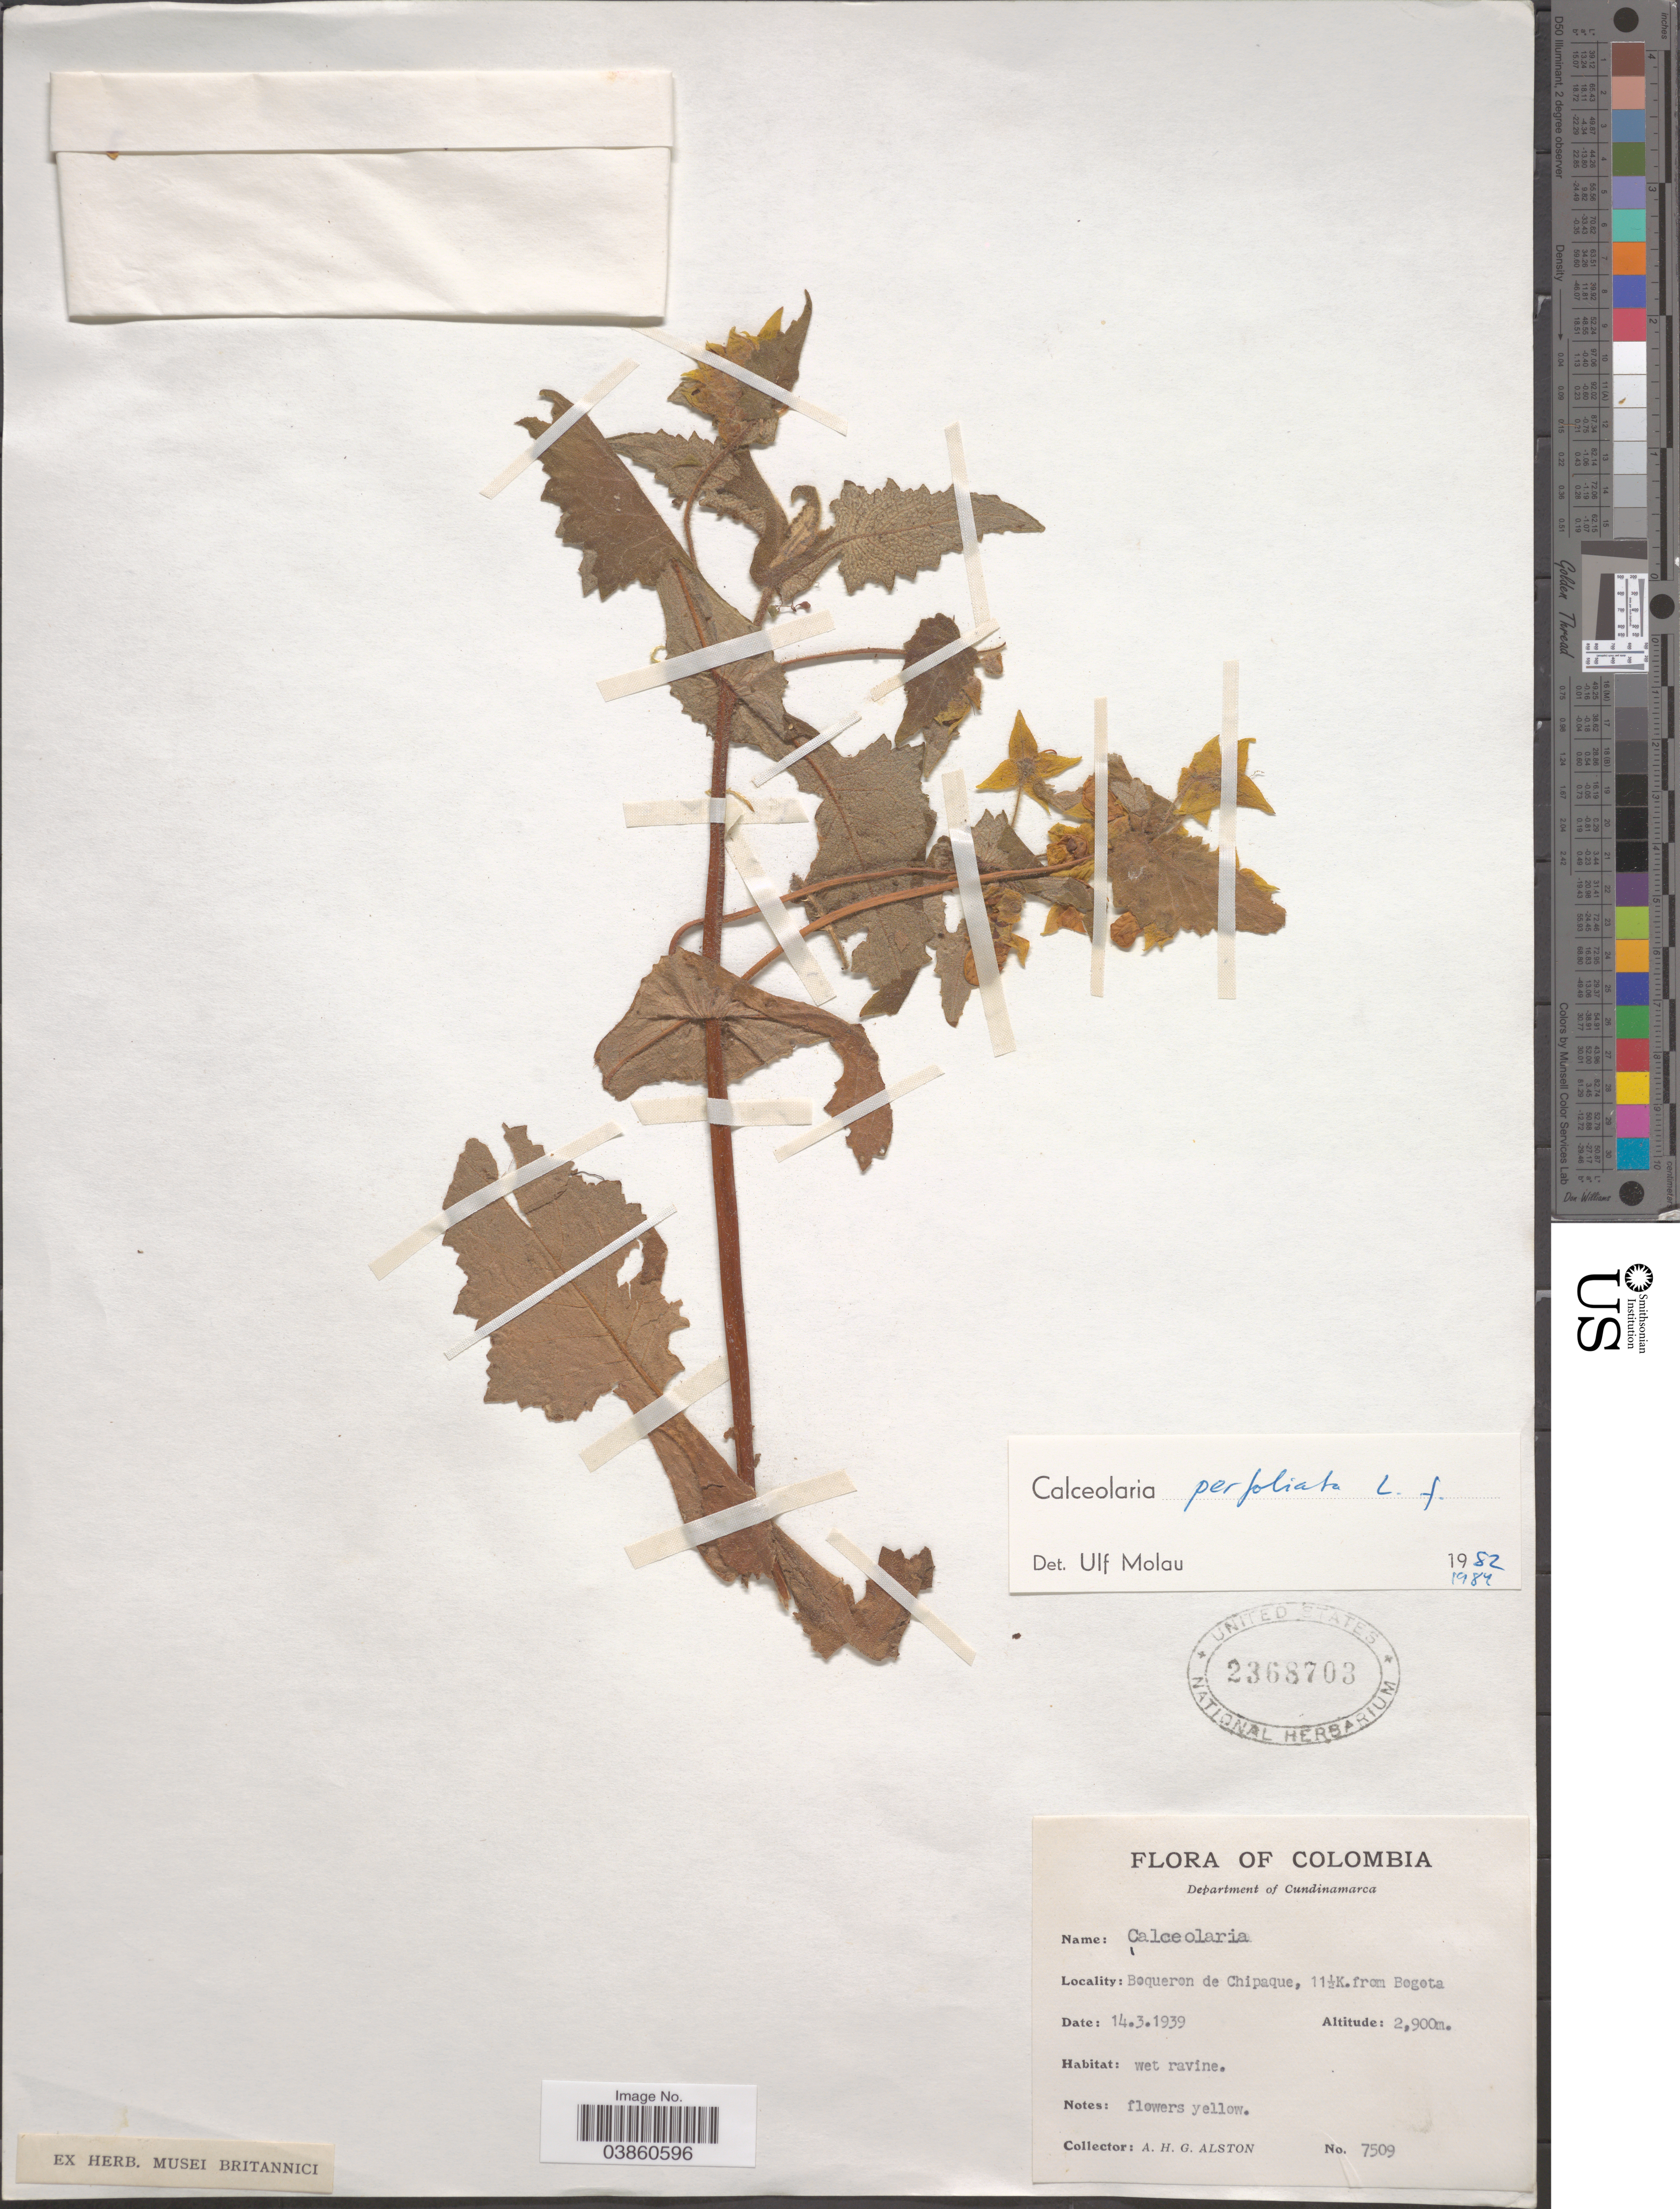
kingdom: Plantae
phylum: Tracheophyta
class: Magnoliopsida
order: Lamiales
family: Calceolariaceae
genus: Calceolaria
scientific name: Calceolaria perfoliata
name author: L. f.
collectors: A. H. Alston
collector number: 7509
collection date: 1939-03-14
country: Colombia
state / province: Cundinamarca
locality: Department of Cundinamarca. Boqueron de Chipaque, 1½ K. from Bogota.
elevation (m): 2900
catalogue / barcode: US 2368703